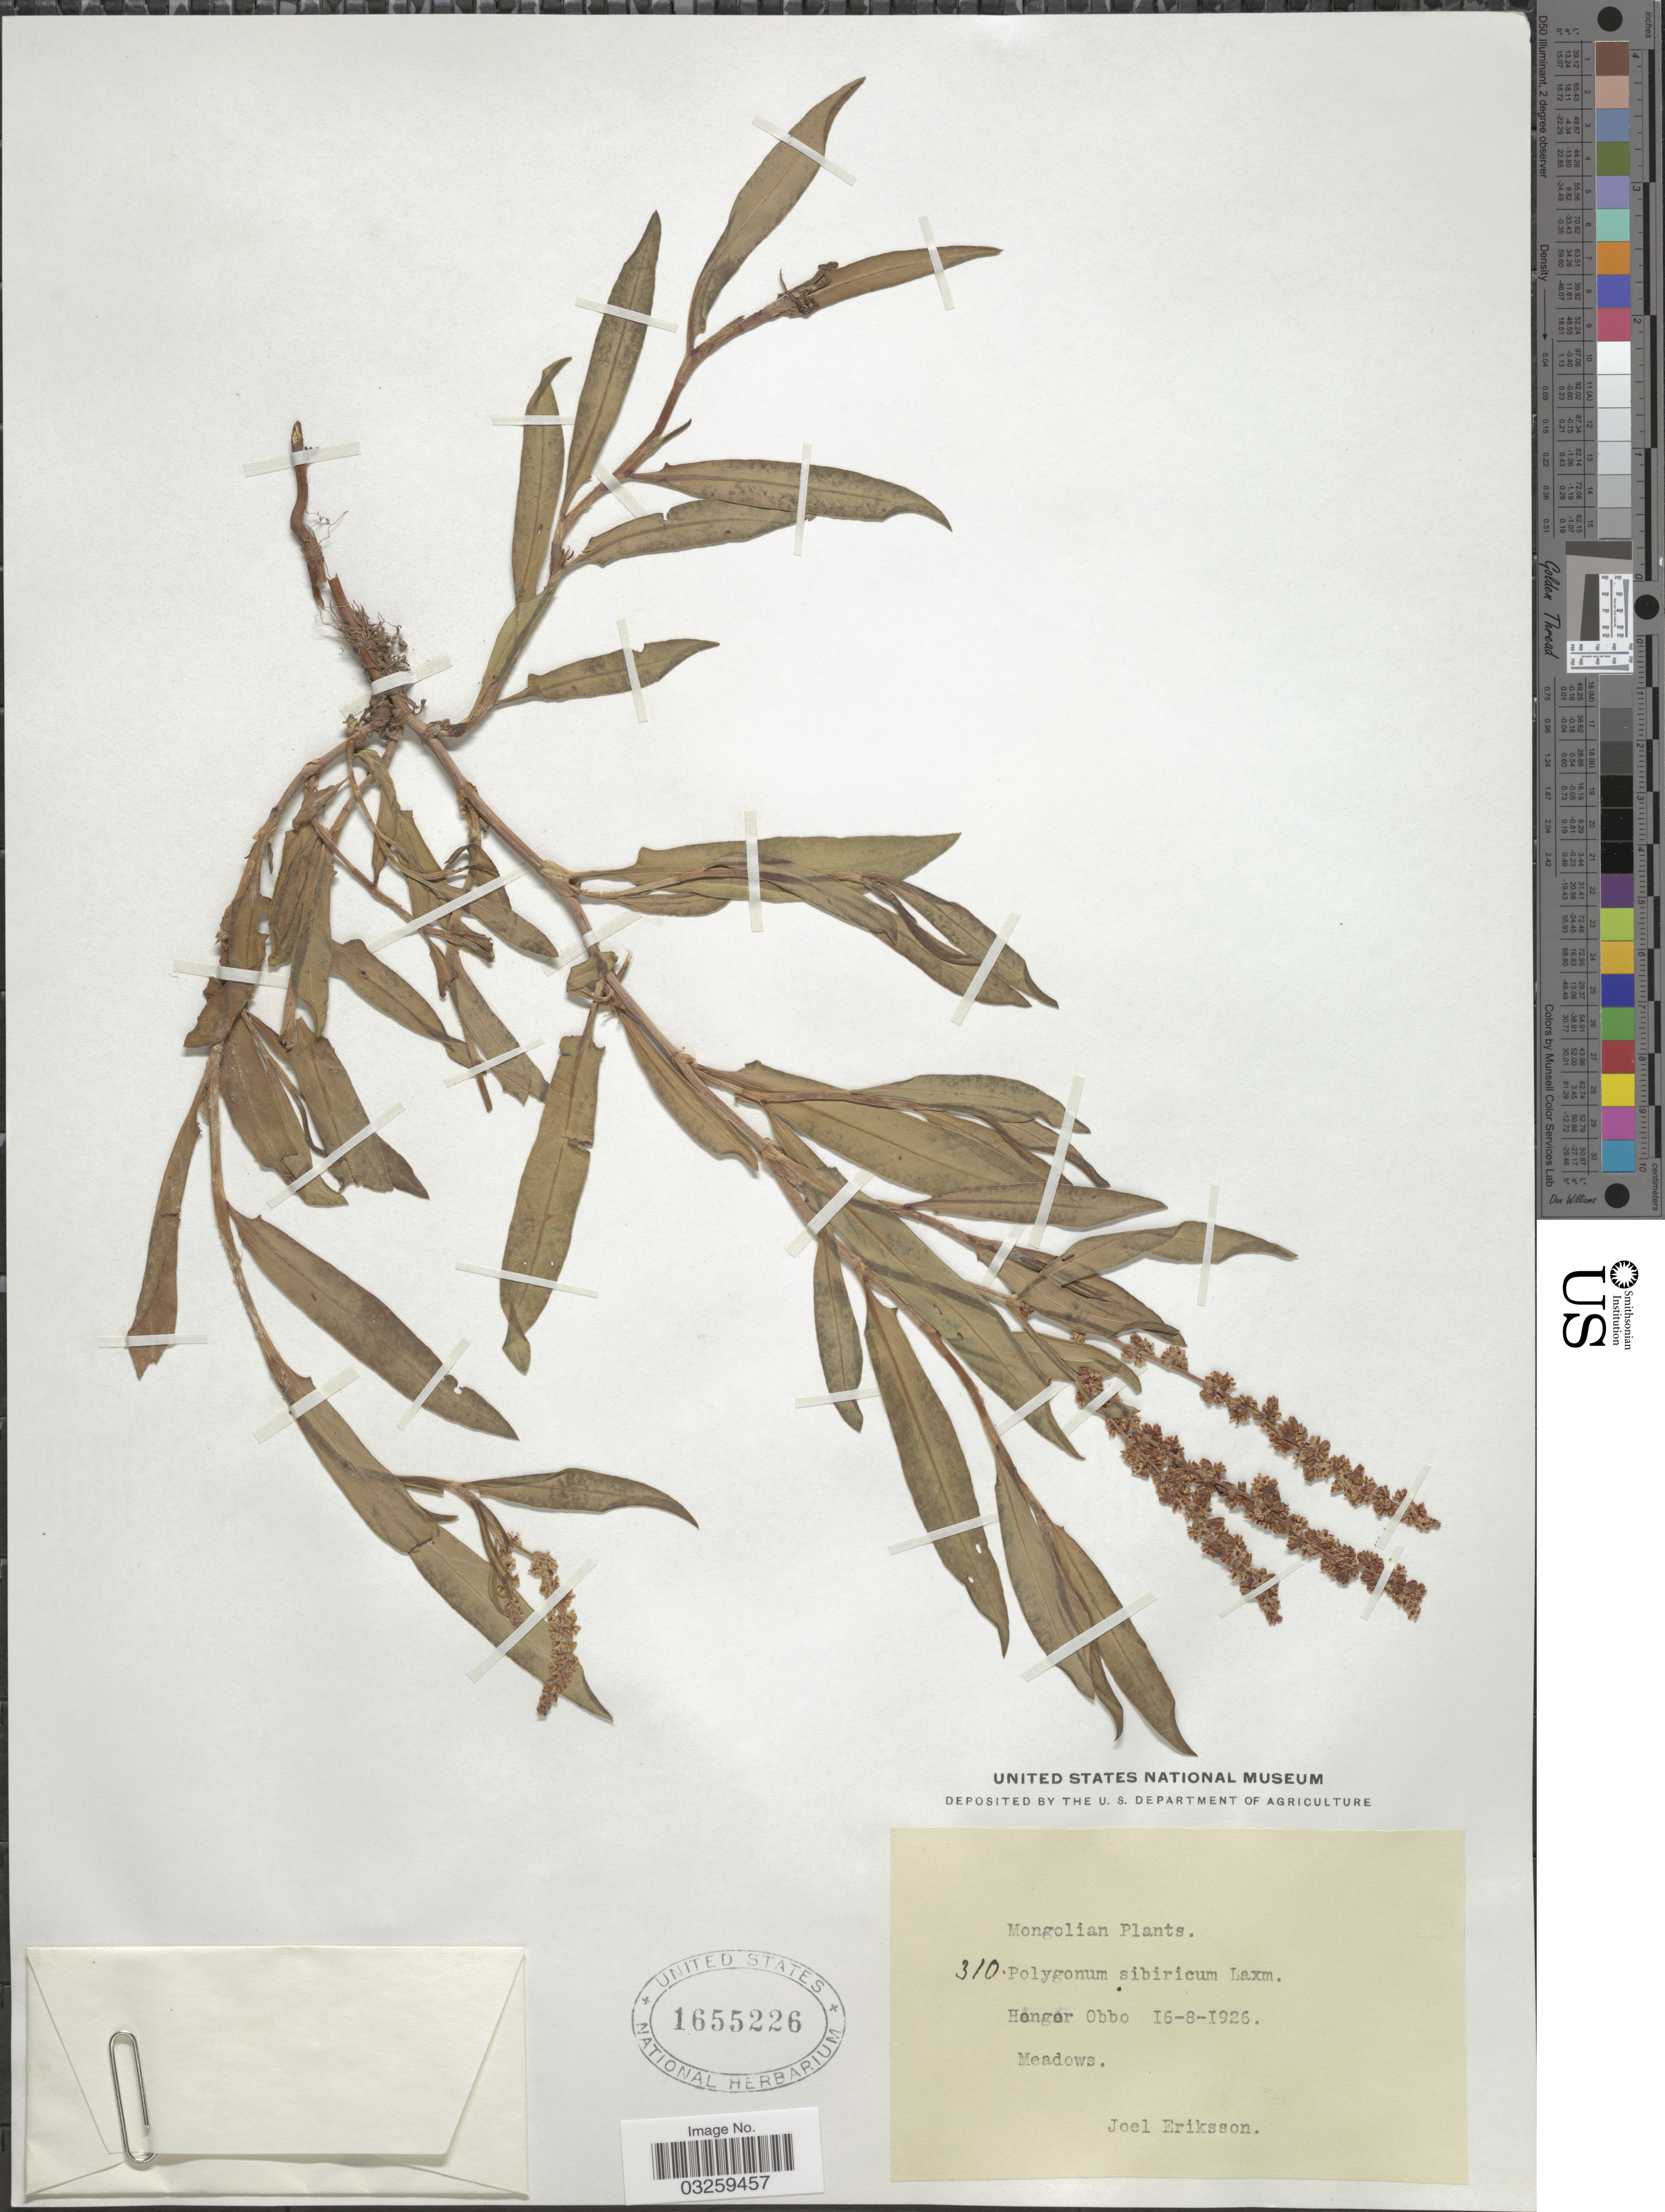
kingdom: Plantae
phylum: Tracheophyta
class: Magnoliopsida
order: Caryophyllales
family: Polygonaceae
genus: Knorringia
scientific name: Knorringia sibirica subsp. sibirica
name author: (Laxm.) Tzvelev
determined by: Strong, Mark T., (BOT), Smithsonian Institution - National Museum of Natural History (UNITED STATES)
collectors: J. Eriksson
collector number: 310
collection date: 1926-08-16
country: Mongolia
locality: Mongolian, Hongor Obbo.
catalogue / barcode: US 1655226